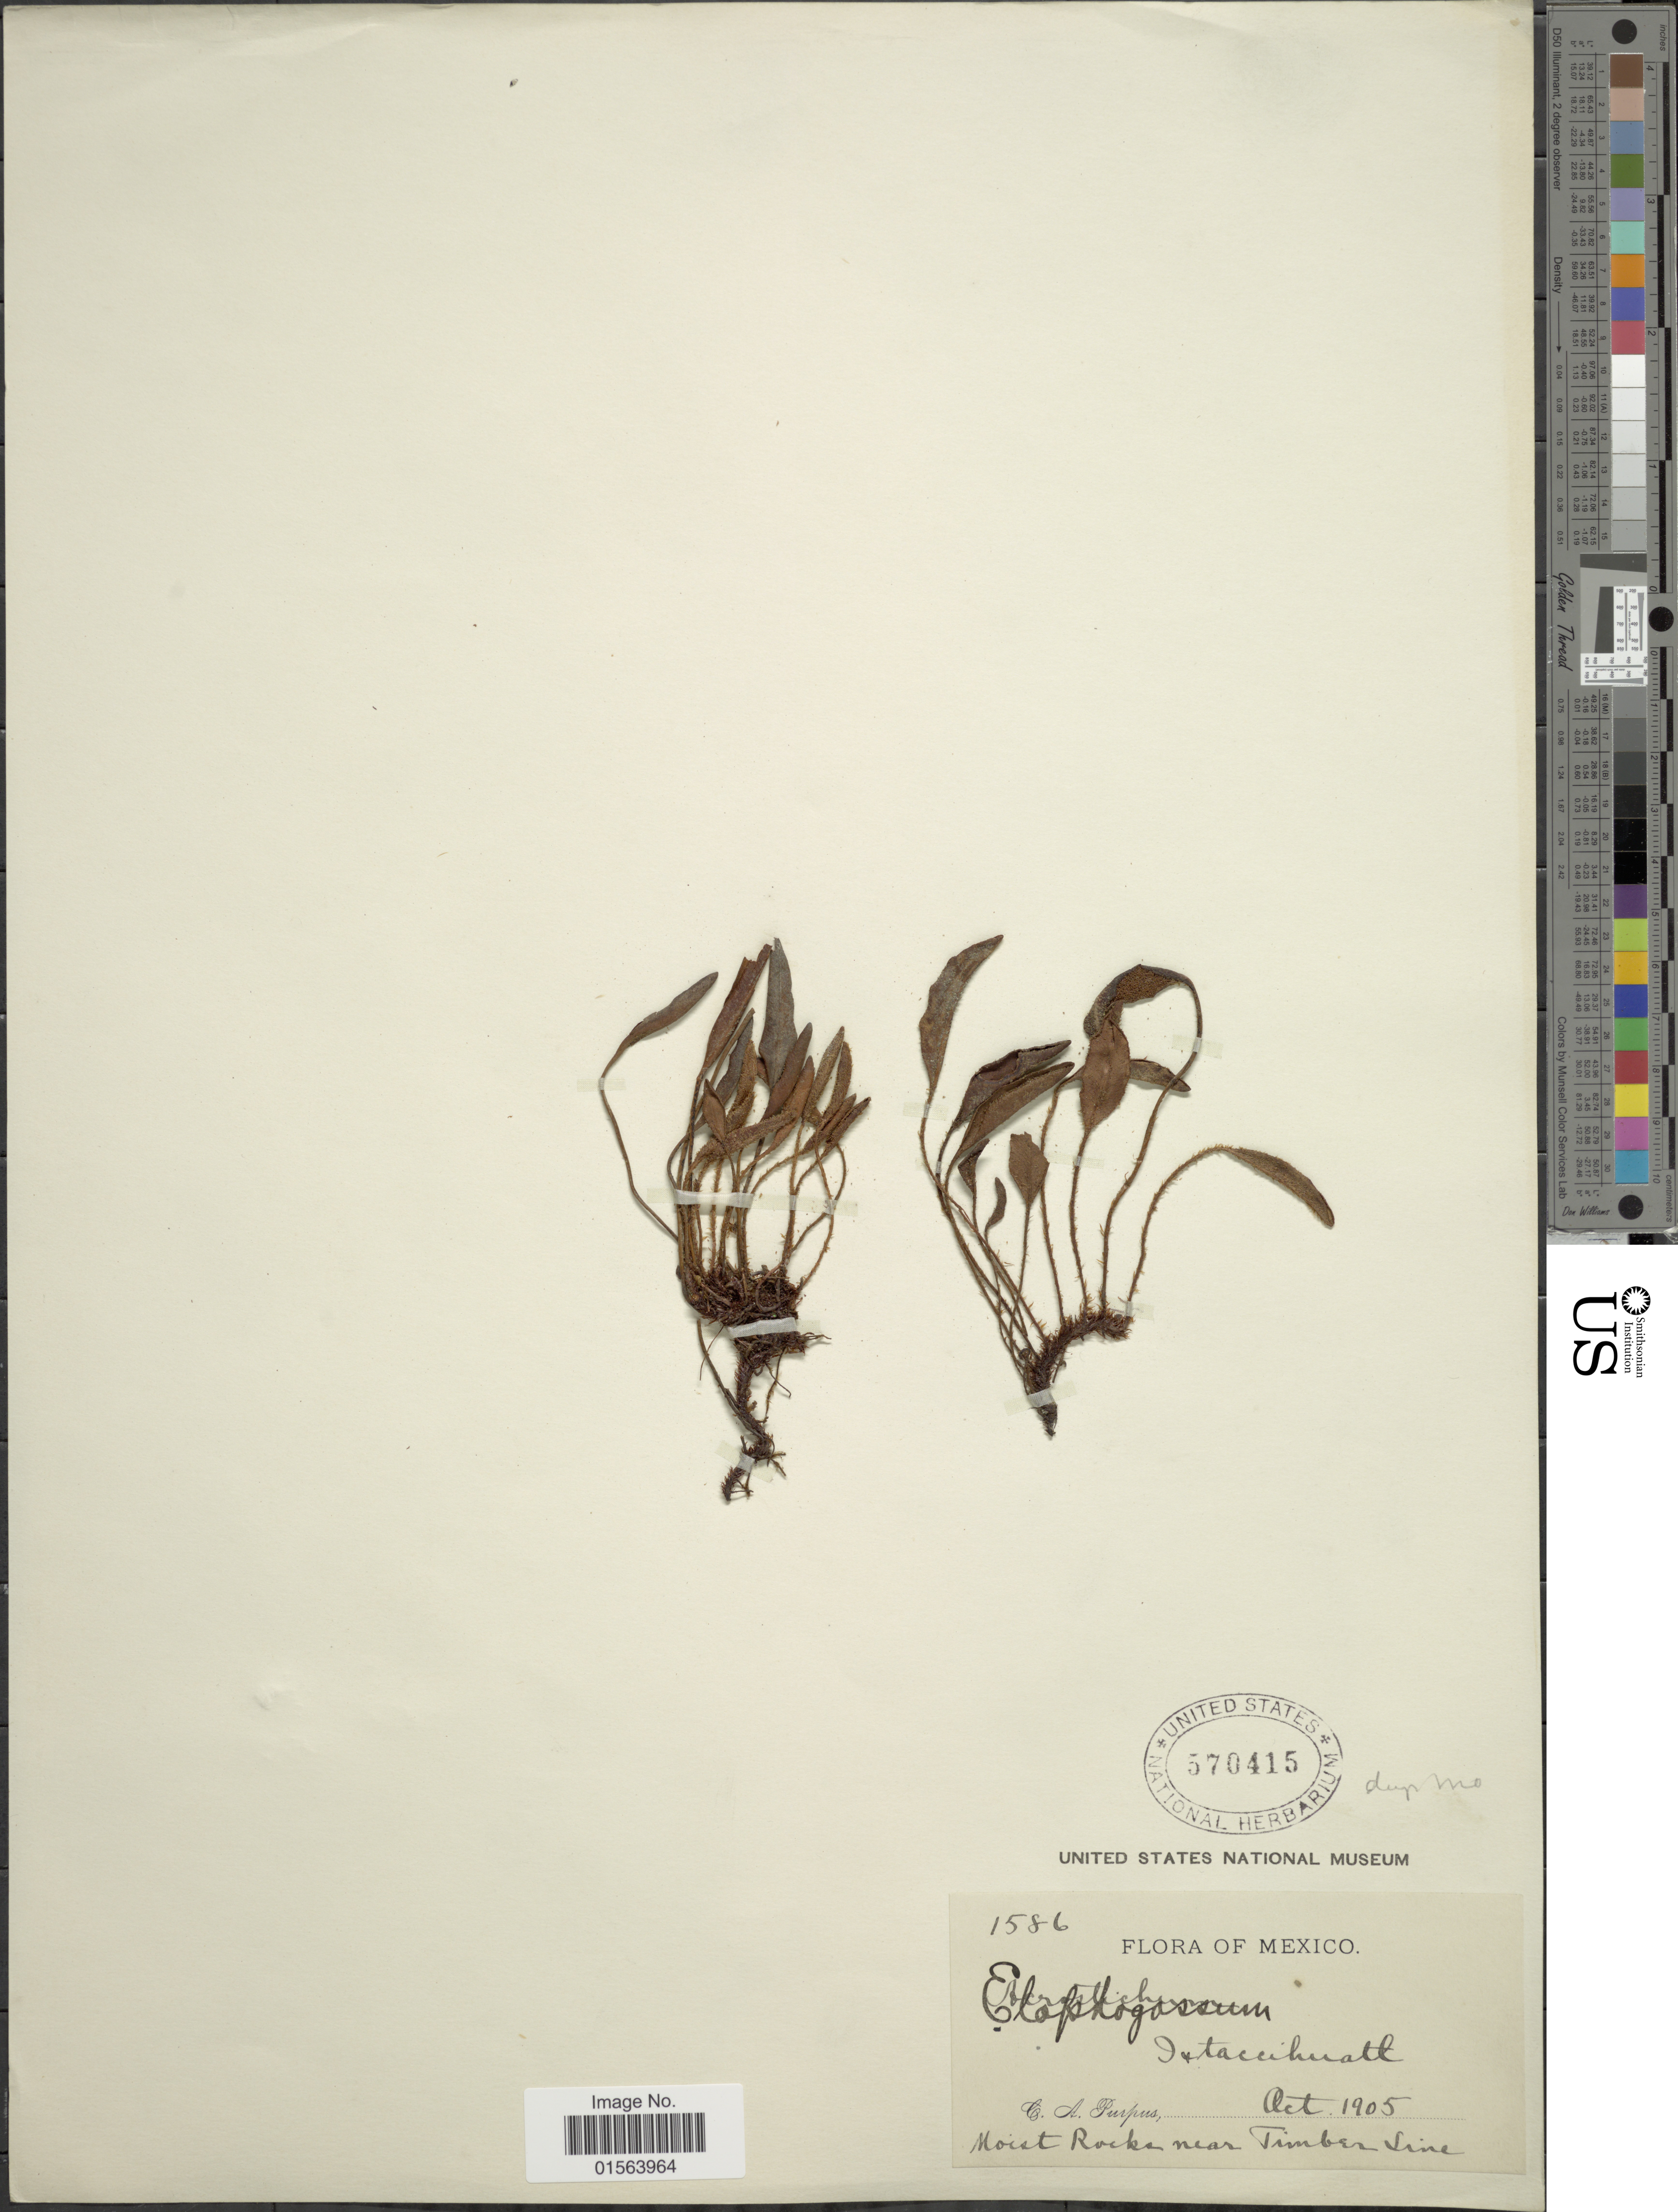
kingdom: Plantae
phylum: Tracheophyta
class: Polypodiopsida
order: Polypodiales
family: Dryopteridaceae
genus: Elaphoglossum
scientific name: Elaphoglossum hartwegii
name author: (Fée) T. Moore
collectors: C. A. Purpus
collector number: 1586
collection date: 1905-10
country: Mexico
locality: Ixtaccihuatl, near Timber Line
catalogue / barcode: US 570415